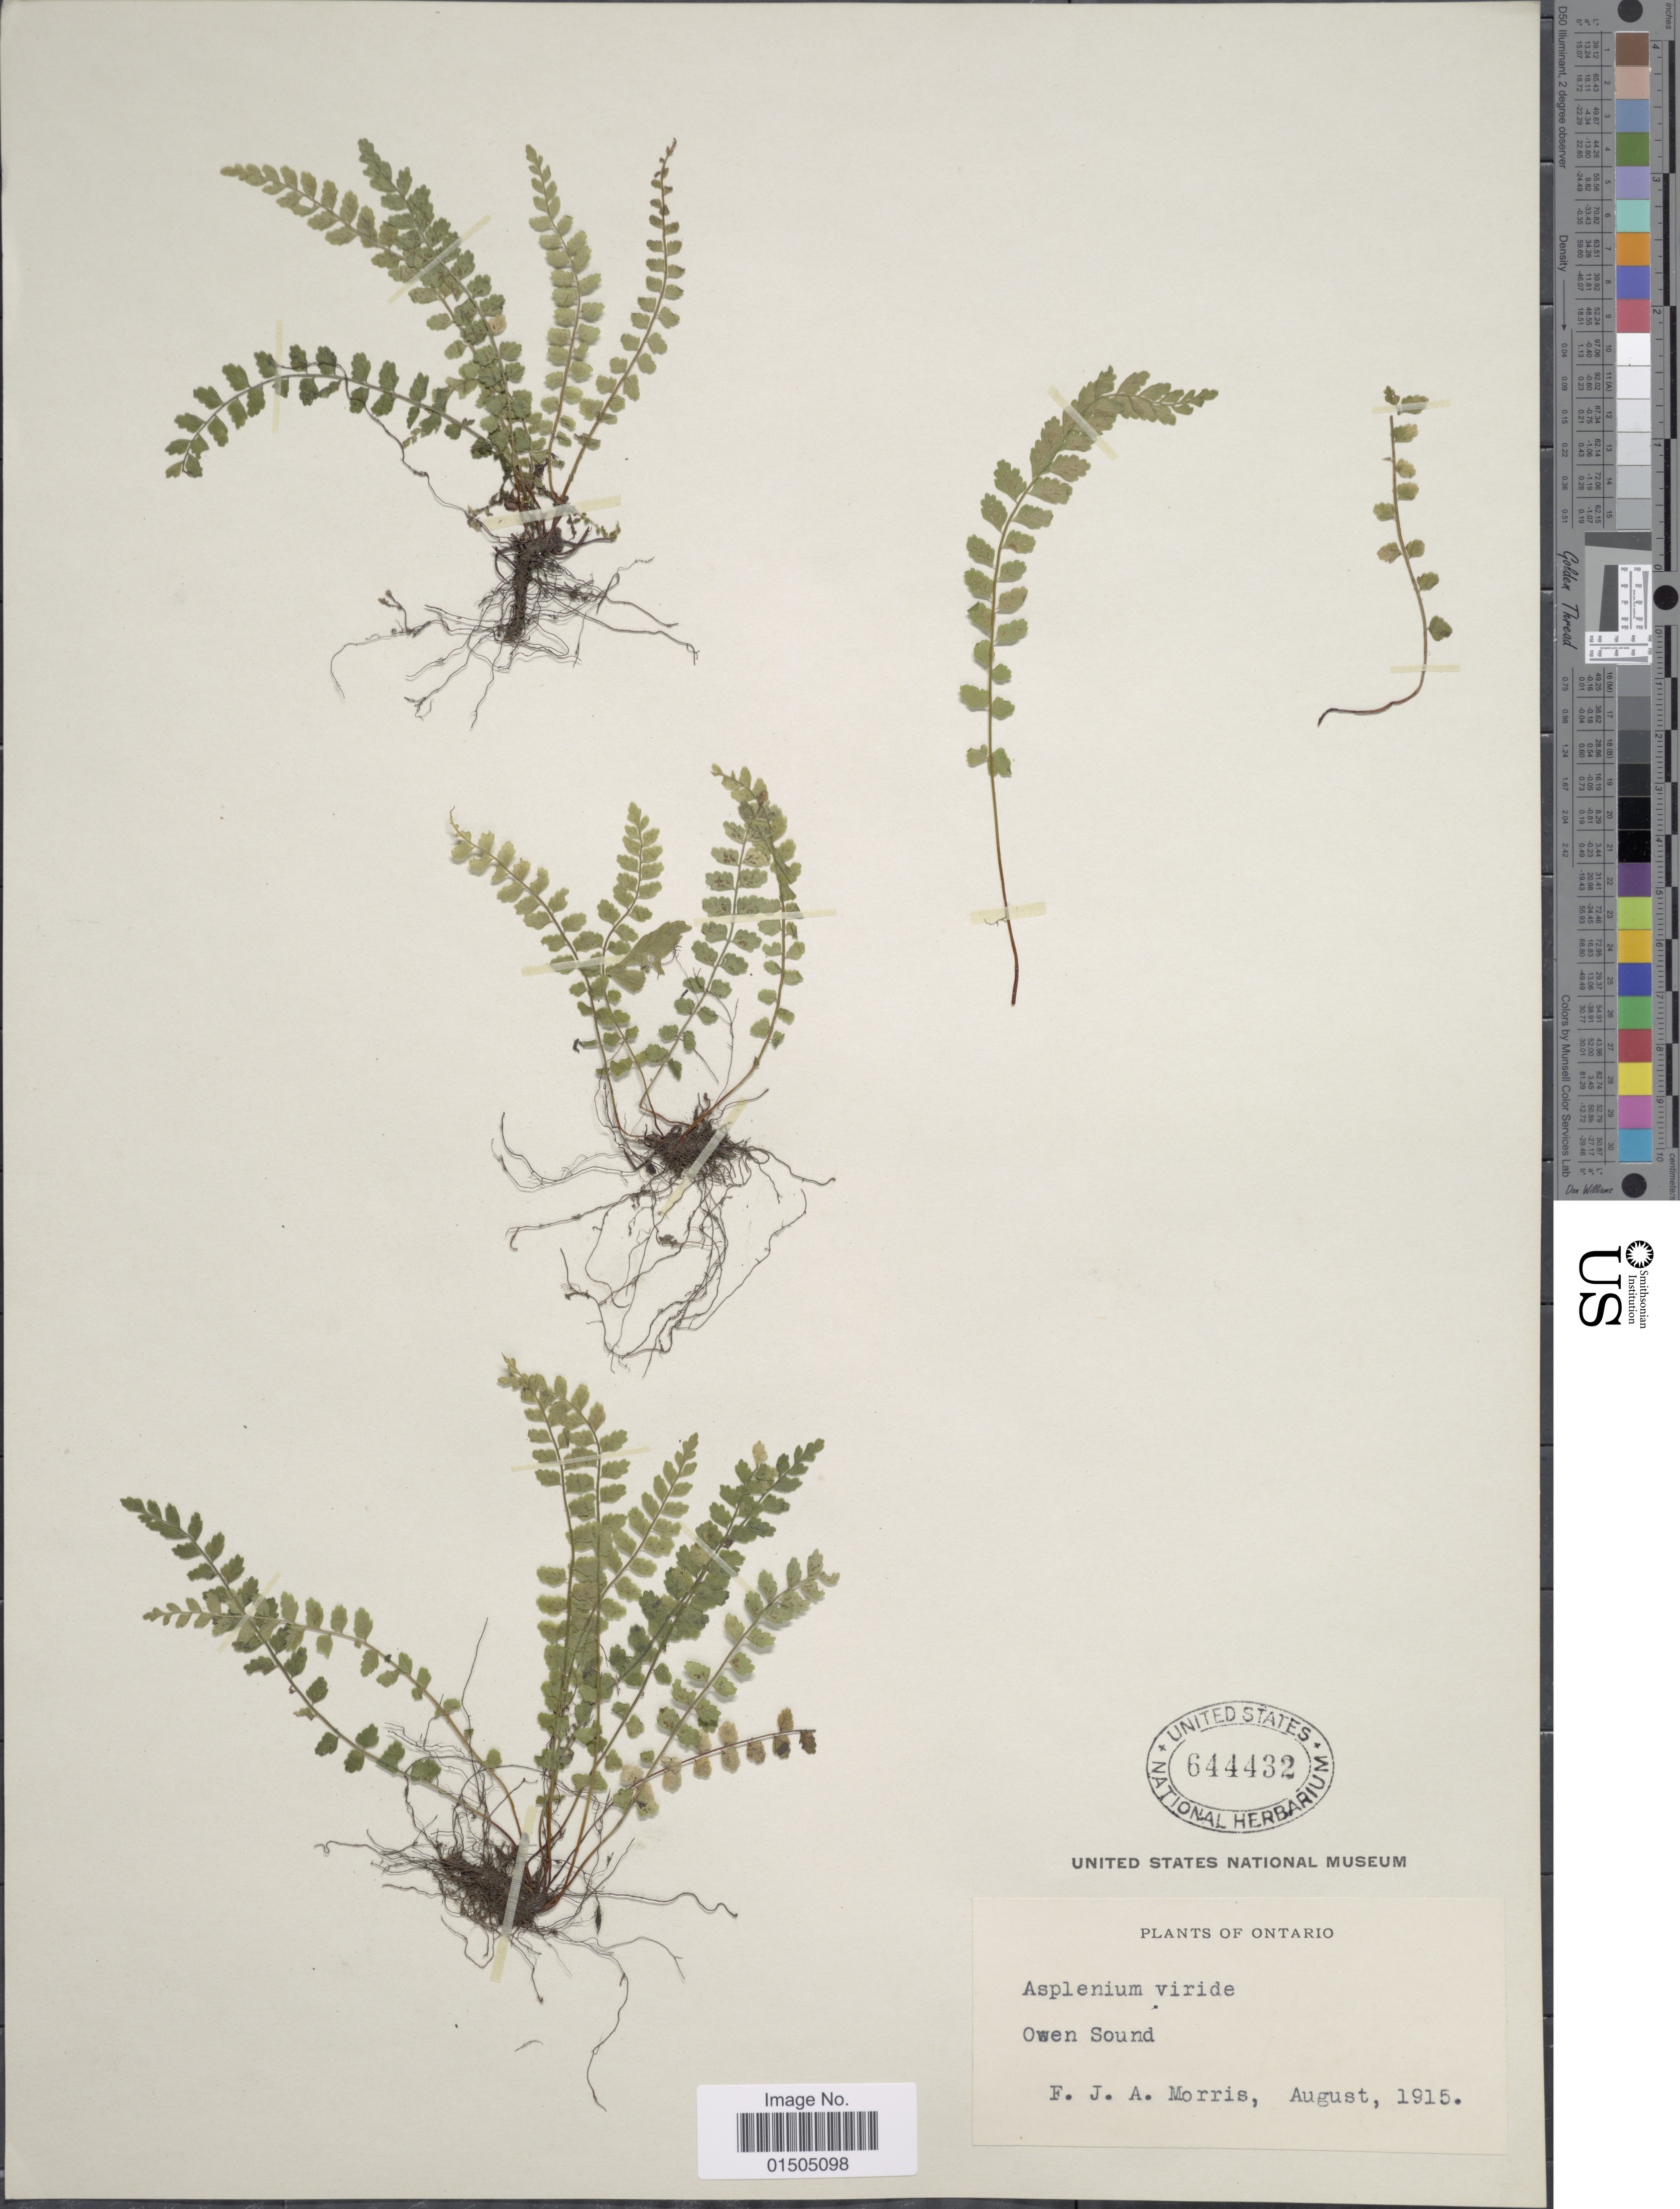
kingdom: Plantae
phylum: Tracheophyta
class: Polypodiopsida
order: Polypodiales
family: Aspleniaceae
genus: Asplenium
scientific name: Asplenium trichomanes-ramosum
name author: L.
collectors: F. Morris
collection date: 1915-08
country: Canada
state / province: Ontario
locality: Owen Sound.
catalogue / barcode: US 644432